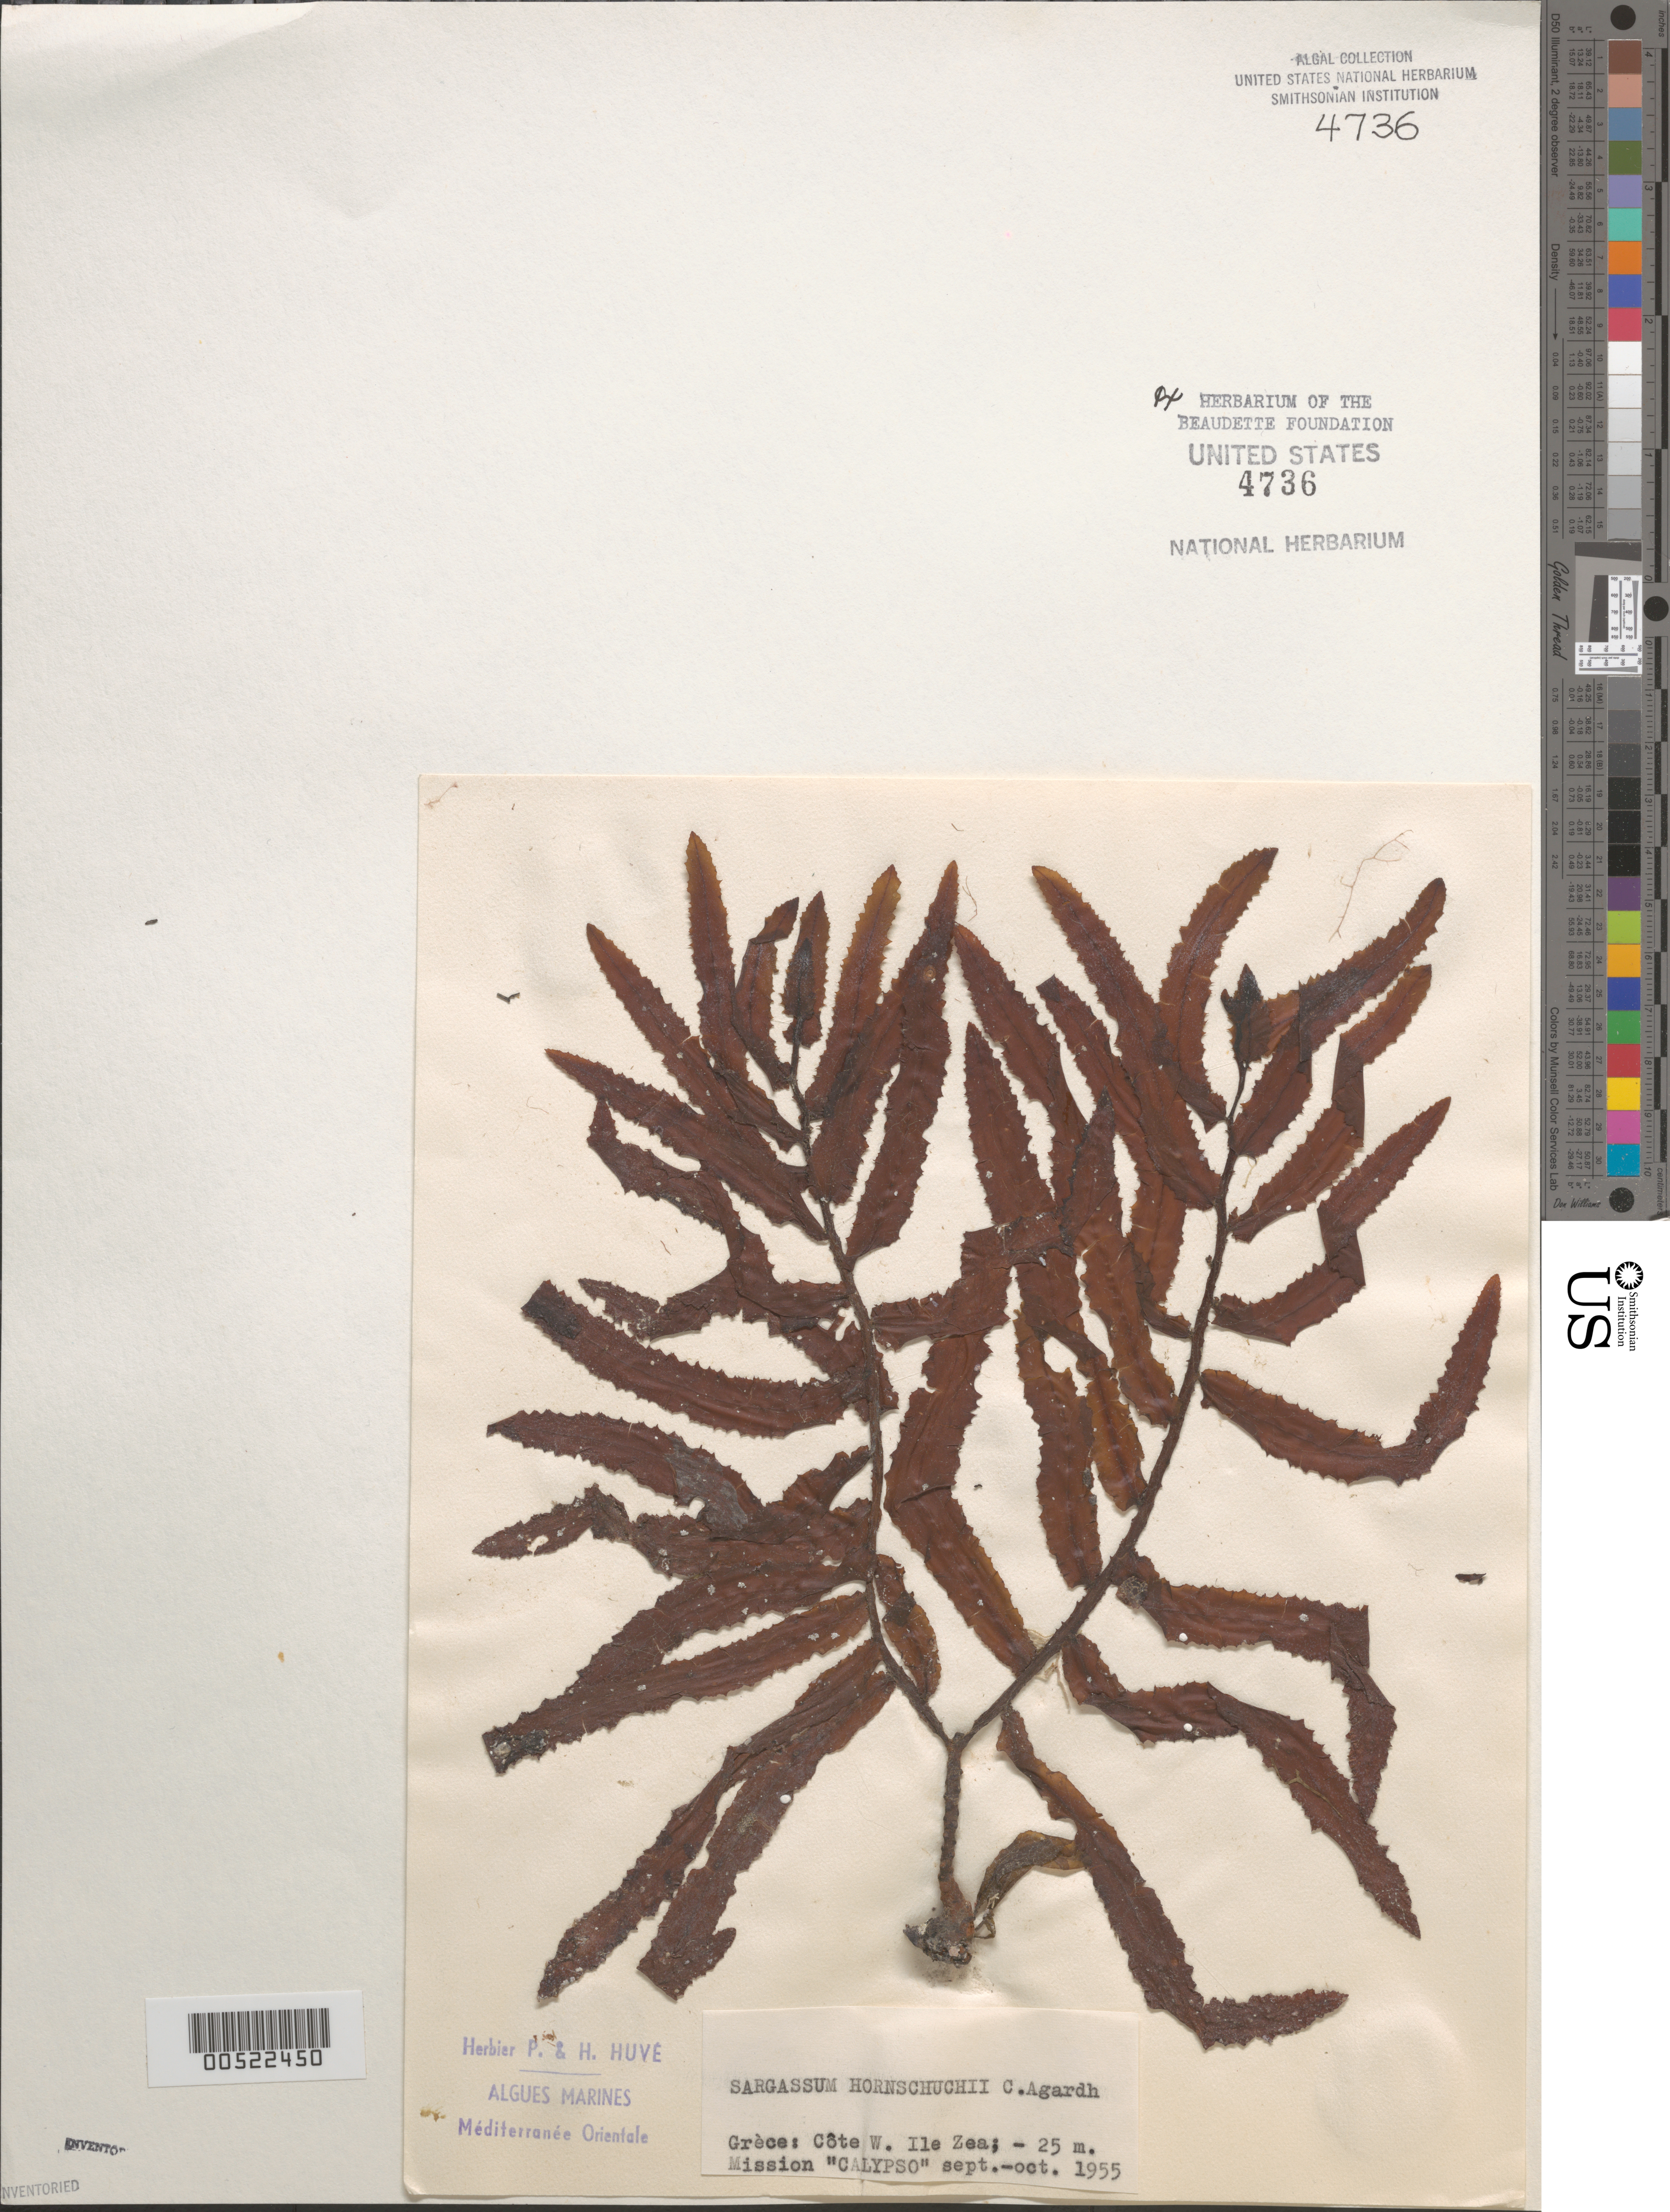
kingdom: Chromista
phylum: Ochrophyta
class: Phaeophyceae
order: Fucales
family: Sargassaceae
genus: Sargassum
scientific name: Sargassum hornschuchii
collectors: P. Huve & H. Huve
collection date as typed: Sep 1955 TO -- Oct 1955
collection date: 1955-09/1955-10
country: Greece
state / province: South Aegean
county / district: Cyclades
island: Kea Island (Ile Zea)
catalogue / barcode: US 4736